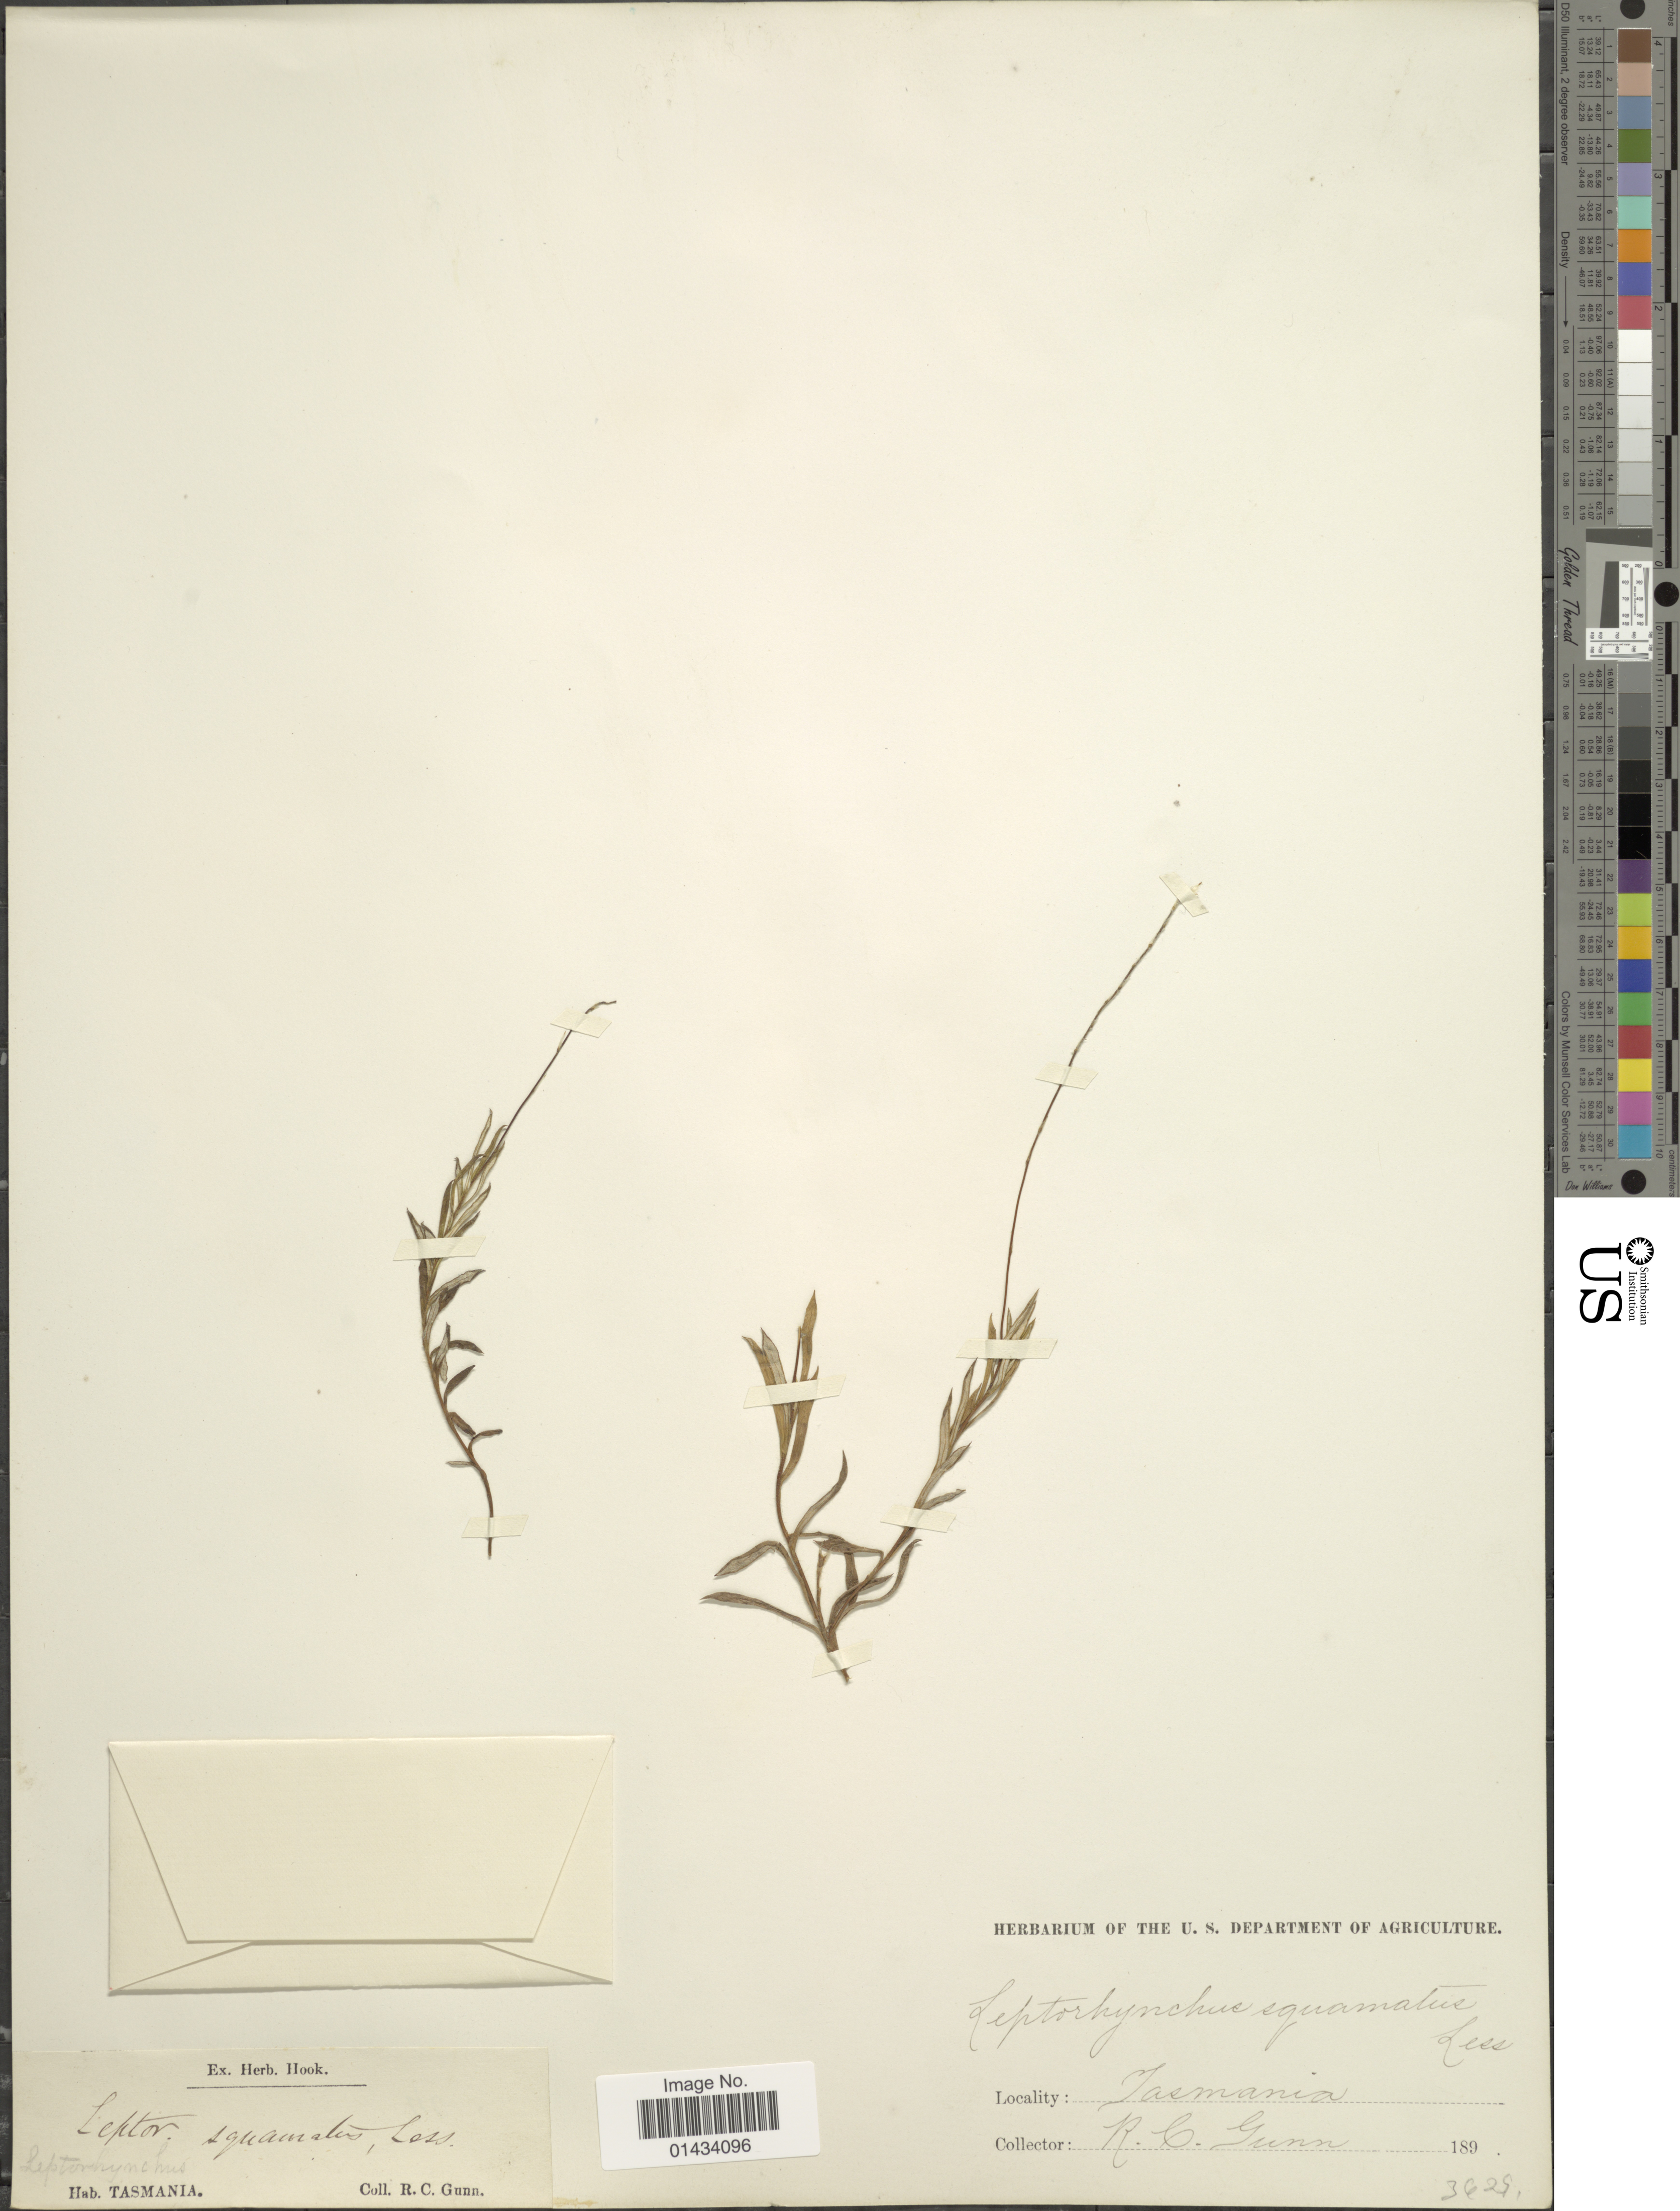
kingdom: Plantae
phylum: Tracheophyta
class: Magnoliopsida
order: Asterales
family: Asteraceae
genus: Leptorhynchos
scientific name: Leptorhynchos squamatus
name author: (Labill.) Less.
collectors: R. Gunn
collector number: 3629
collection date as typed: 189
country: Australia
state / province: Tasmania